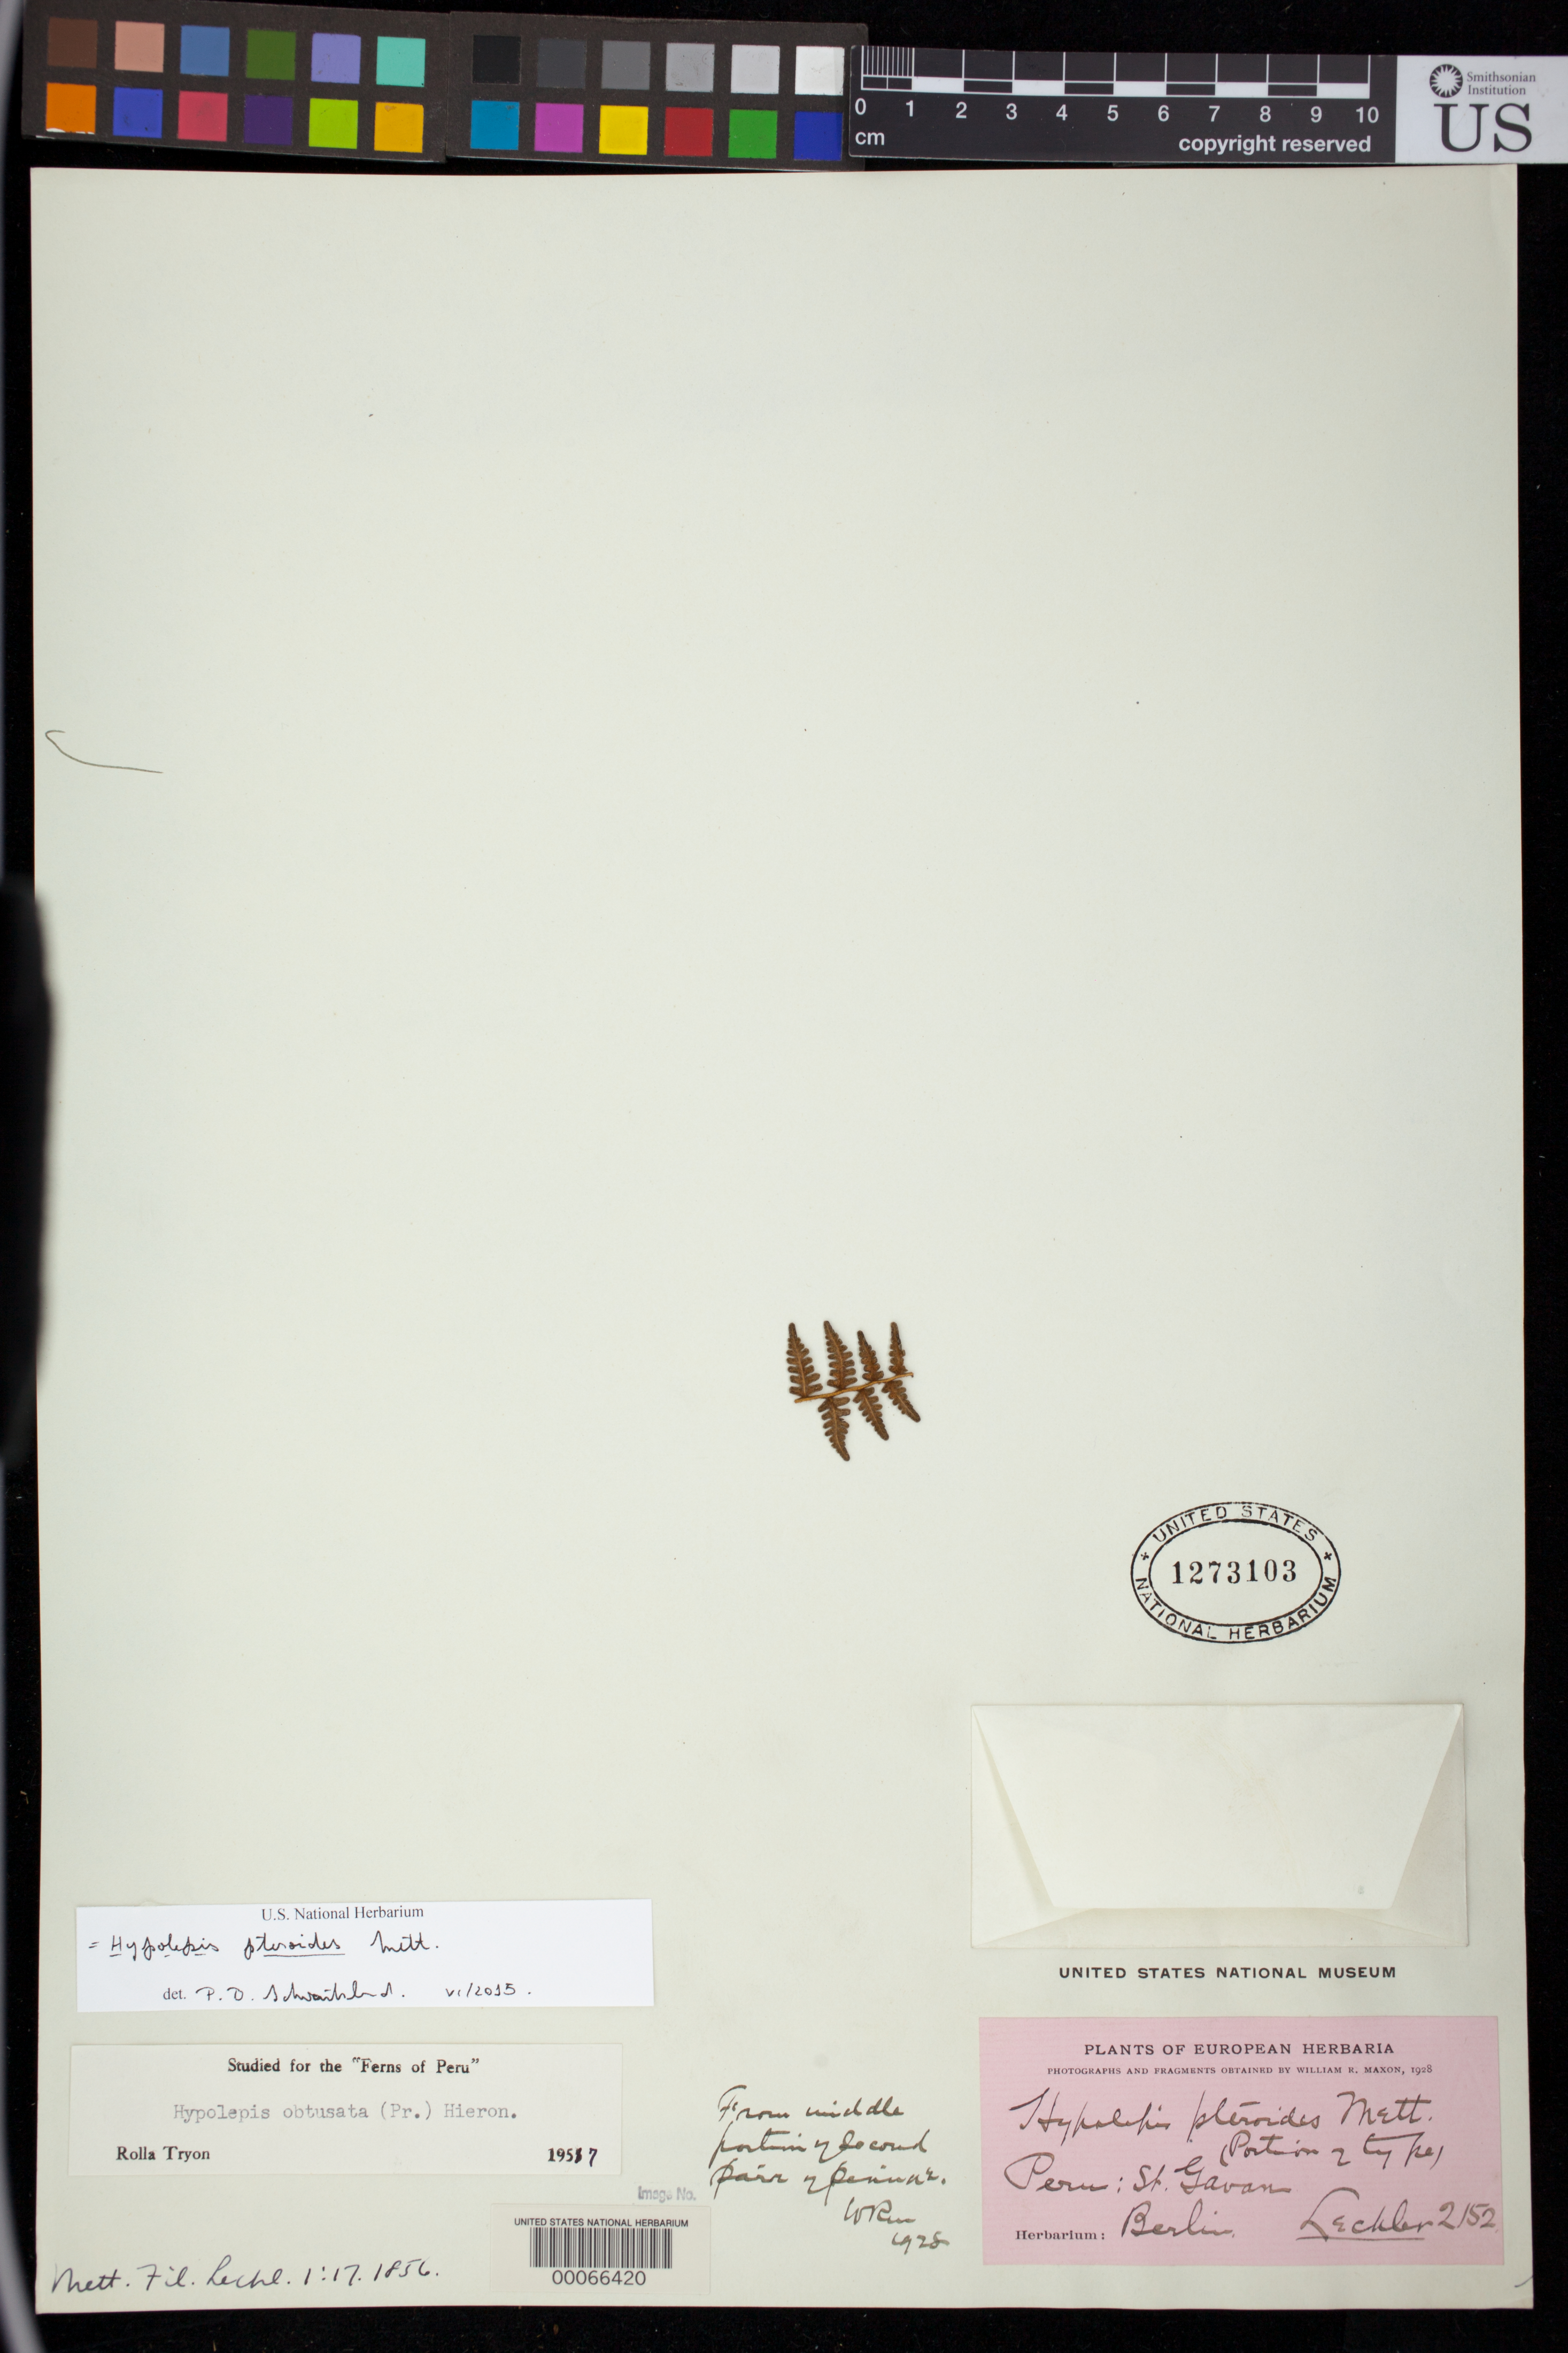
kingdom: Plantae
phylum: Tracheophyta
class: Polypodiopsida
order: Polypodiales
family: Dennstaedtiaceae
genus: Hypolepis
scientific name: Hypolepis pteroides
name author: Mett.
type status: Type Collection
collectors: W. Lechler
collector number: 2152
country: Peru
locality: Saint Gavan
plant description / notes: Fragmentary material of type specimen ex herb. Berlin.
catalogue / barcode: US 1273103